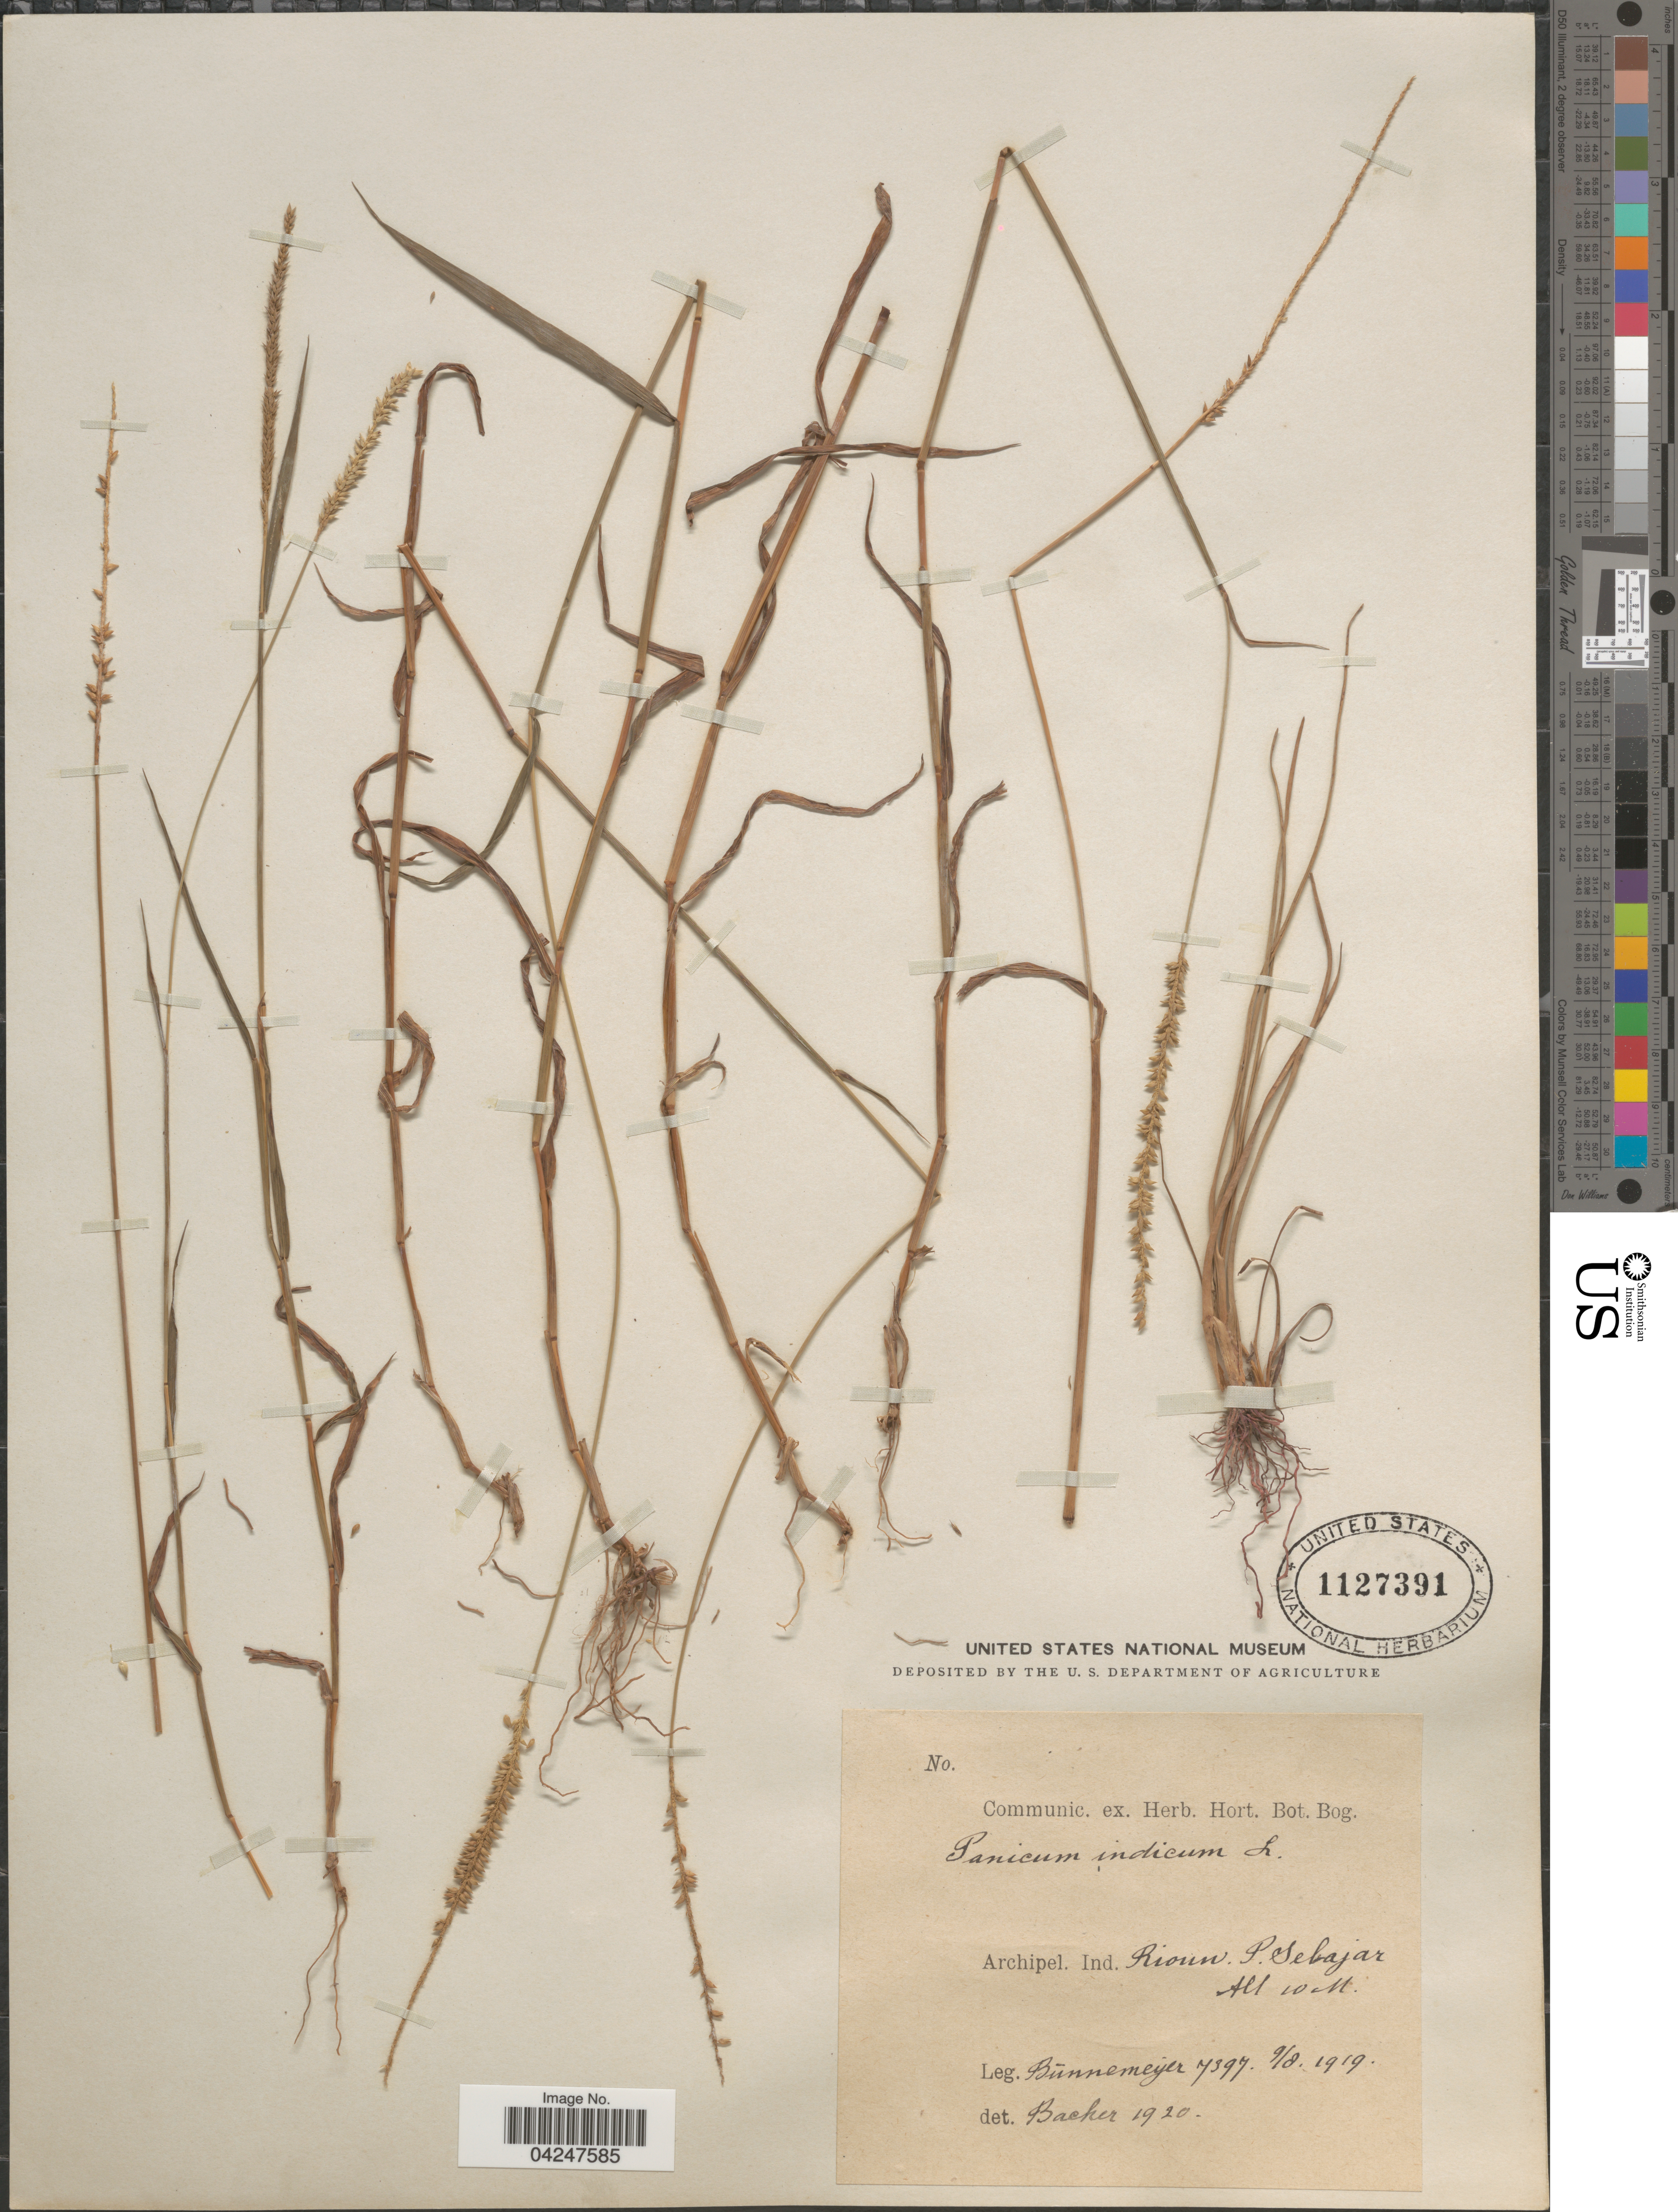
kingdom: Plantae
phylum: Tracheophyta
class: Liliopsida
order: Poales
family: Poaceae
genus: Sacciolepis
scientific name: Sacciolepis sp.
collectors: Bunnemeyer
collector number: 7397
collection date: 1919-08-09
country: Indonesia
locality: Archipel. Ind. Rioun. P. Sebajar.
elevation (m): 10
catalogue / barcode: US 1127391